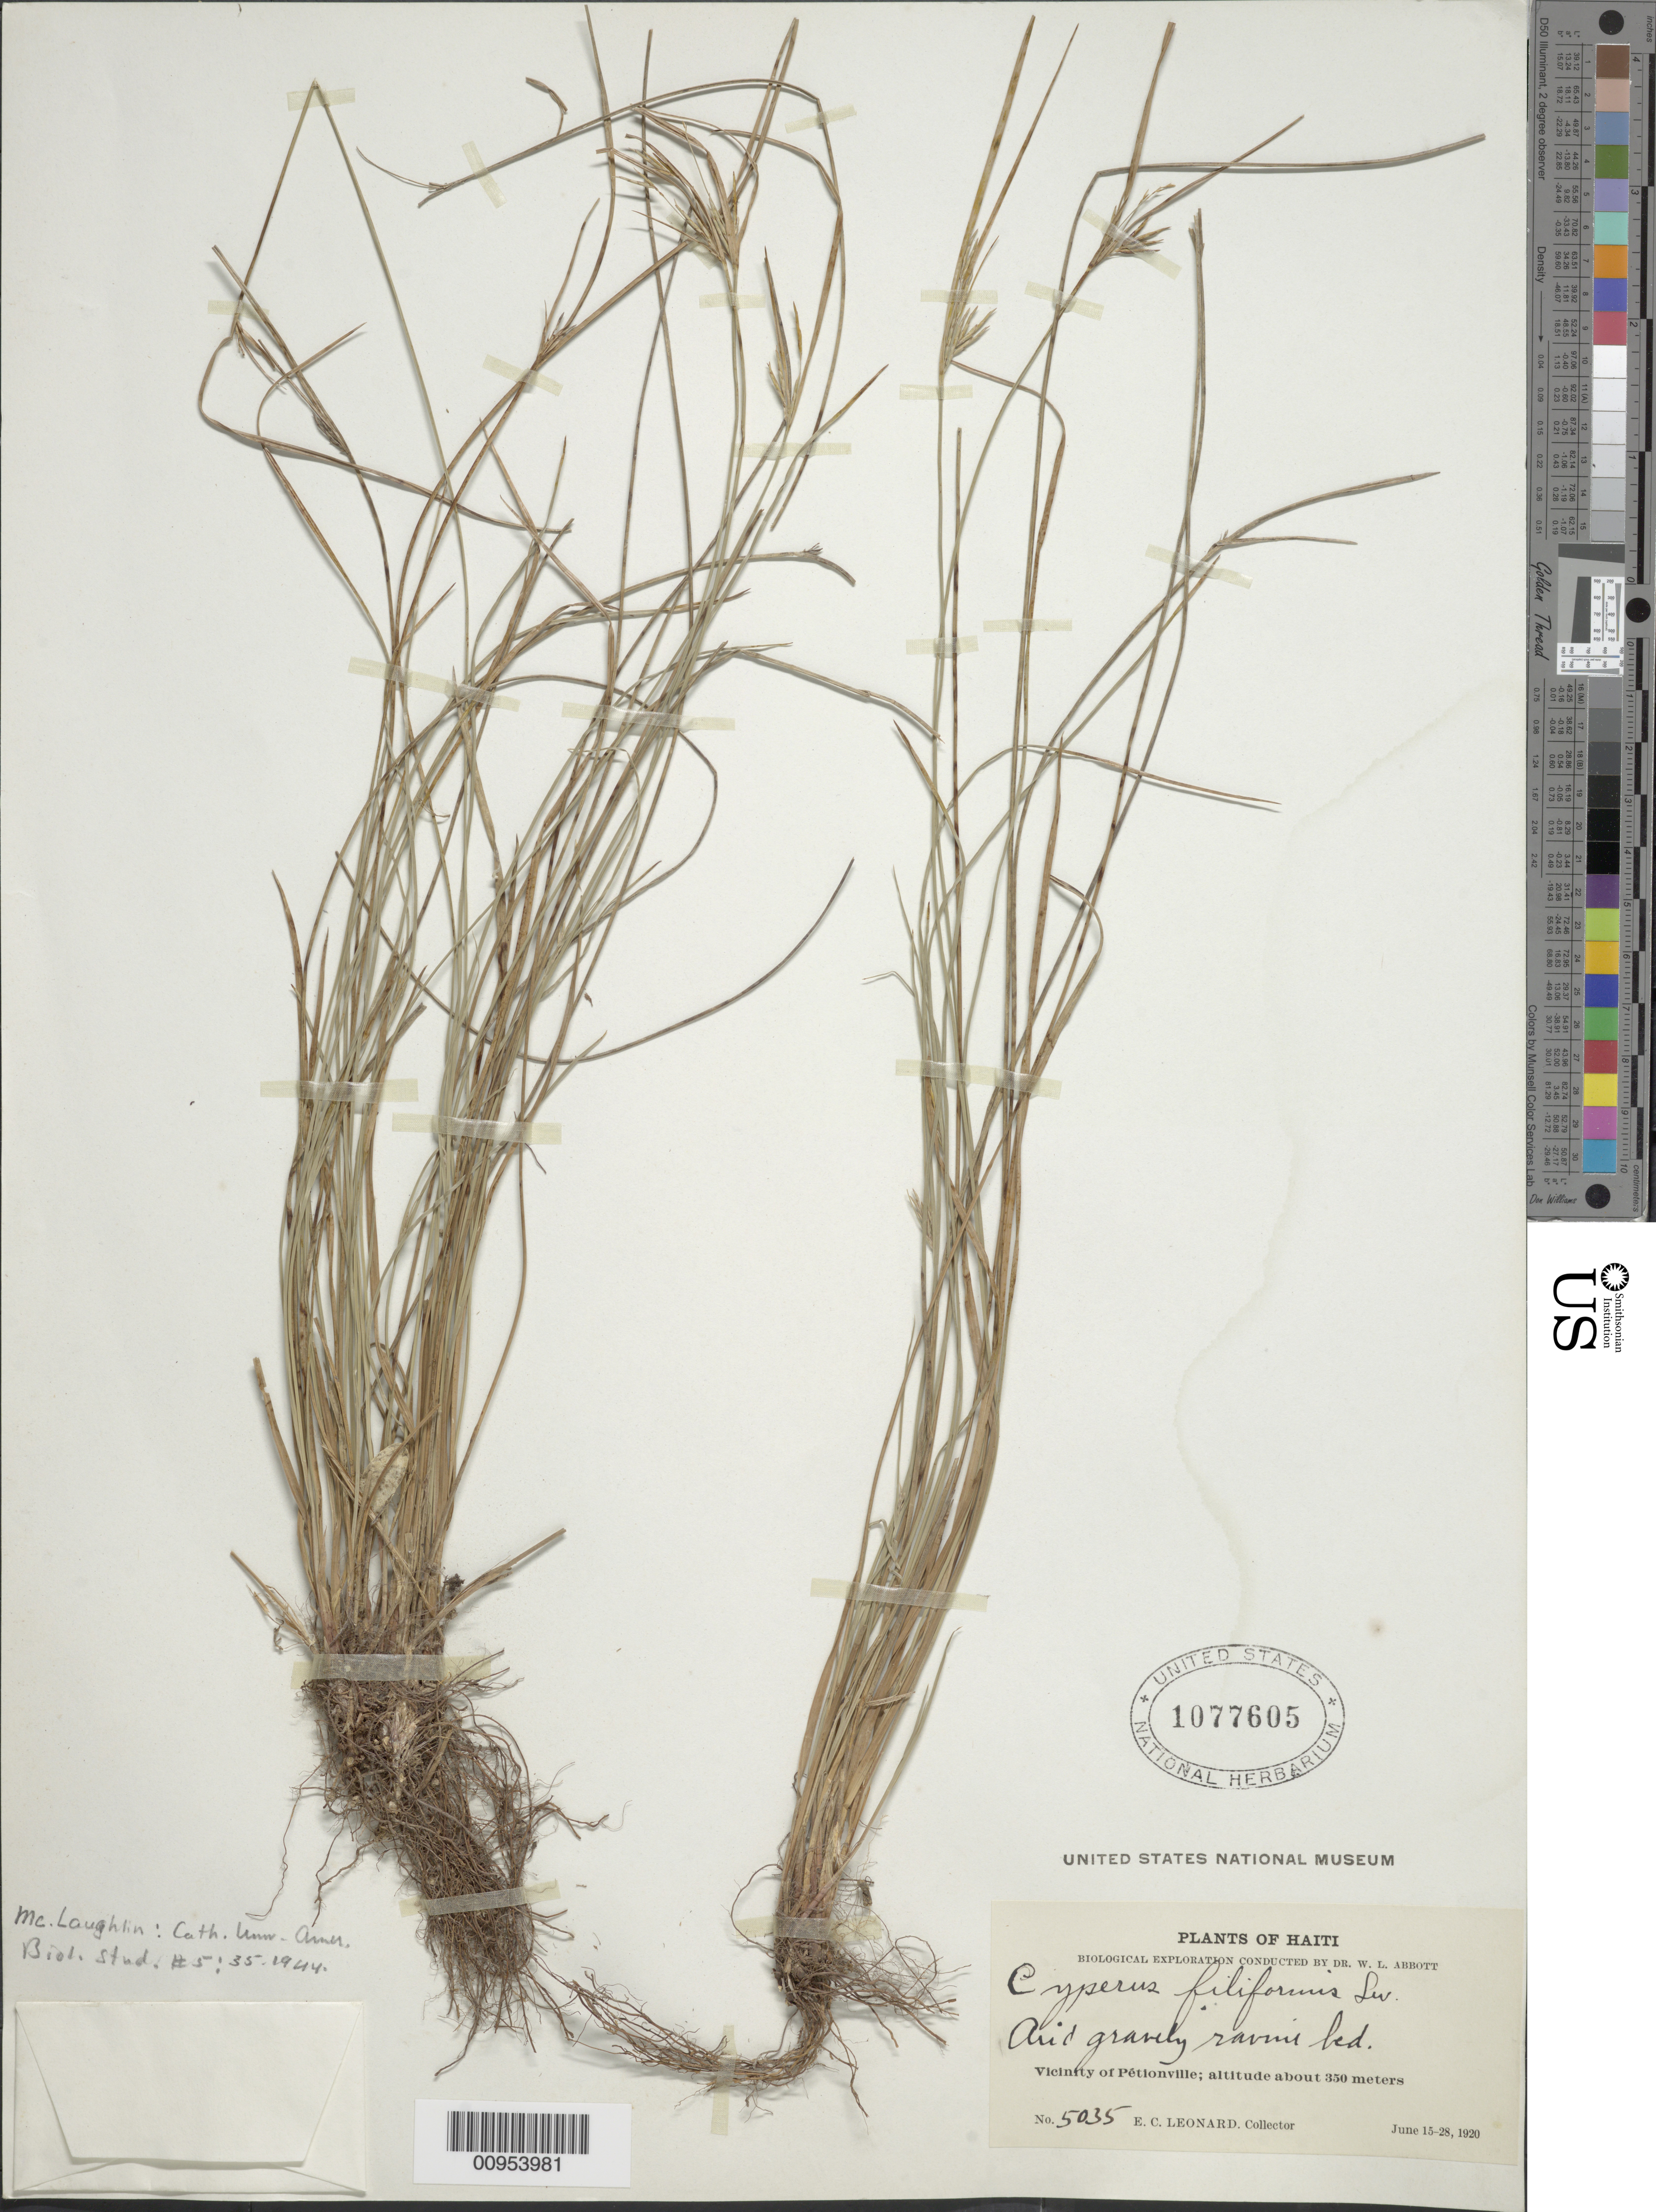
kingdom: Plantae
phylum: Tracheophyta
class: Liliopsida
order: Poales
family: Cyperaceae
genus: Cyperus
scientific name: Cyperus filiformis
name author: Sw.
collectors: E. C. Leonard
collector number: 5035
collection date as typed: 15 Jun 1920 to 28 Jun 1920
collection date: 1920-06-15/1920-06-28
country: Haiti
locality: Vicinity of Pétionville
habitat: Arid gravely ravine bed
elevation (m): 350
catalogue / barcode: US 1077605